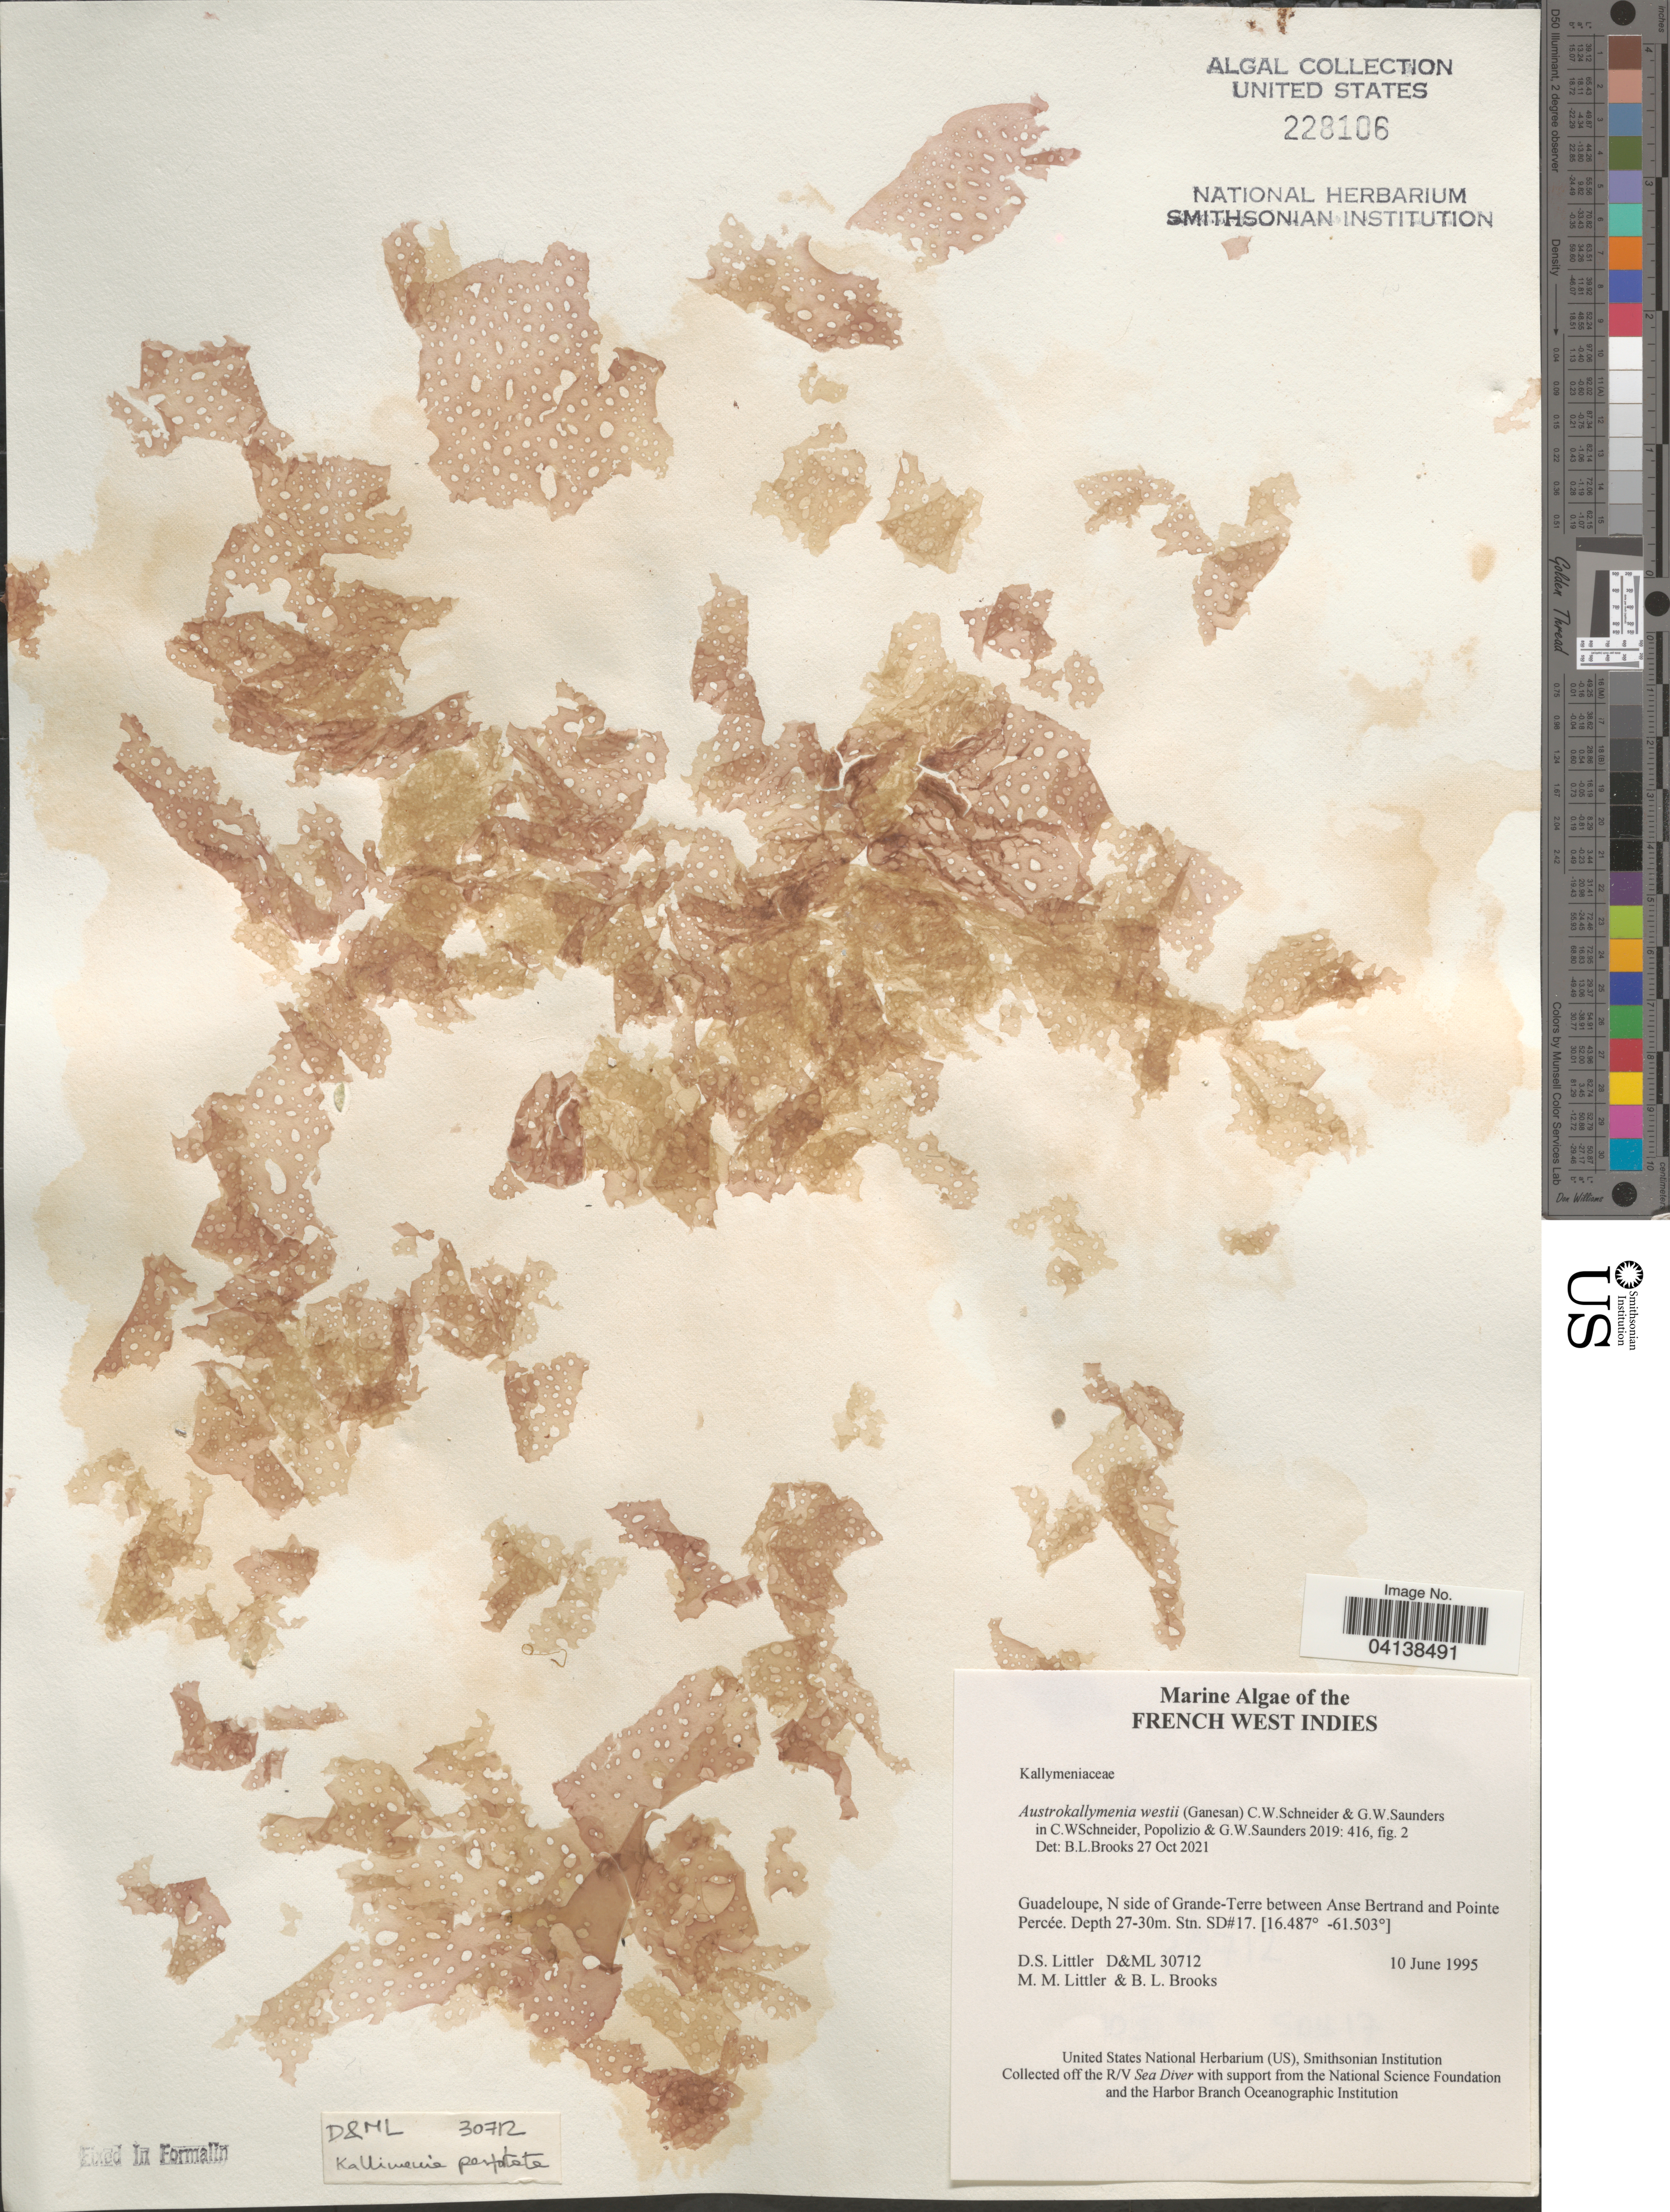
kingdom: Plantae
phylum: Rhodophyta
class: Florideophyceae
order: Gigartinales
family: Kallymeniaceae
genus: Austrokallymenia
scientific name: Austrokallymenia westii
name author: (Ganesan) C.W. Schneid. & G.W. Saunders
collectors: D. S. Littler & B. Brooks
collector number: D&ML 30712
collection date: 1995-06-10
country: Guadeloupe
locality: French West Indies. N side of Grande-Terre between Anse Bertrand and Pointe Percée. Stn. SD#17.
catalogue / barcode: US 228106